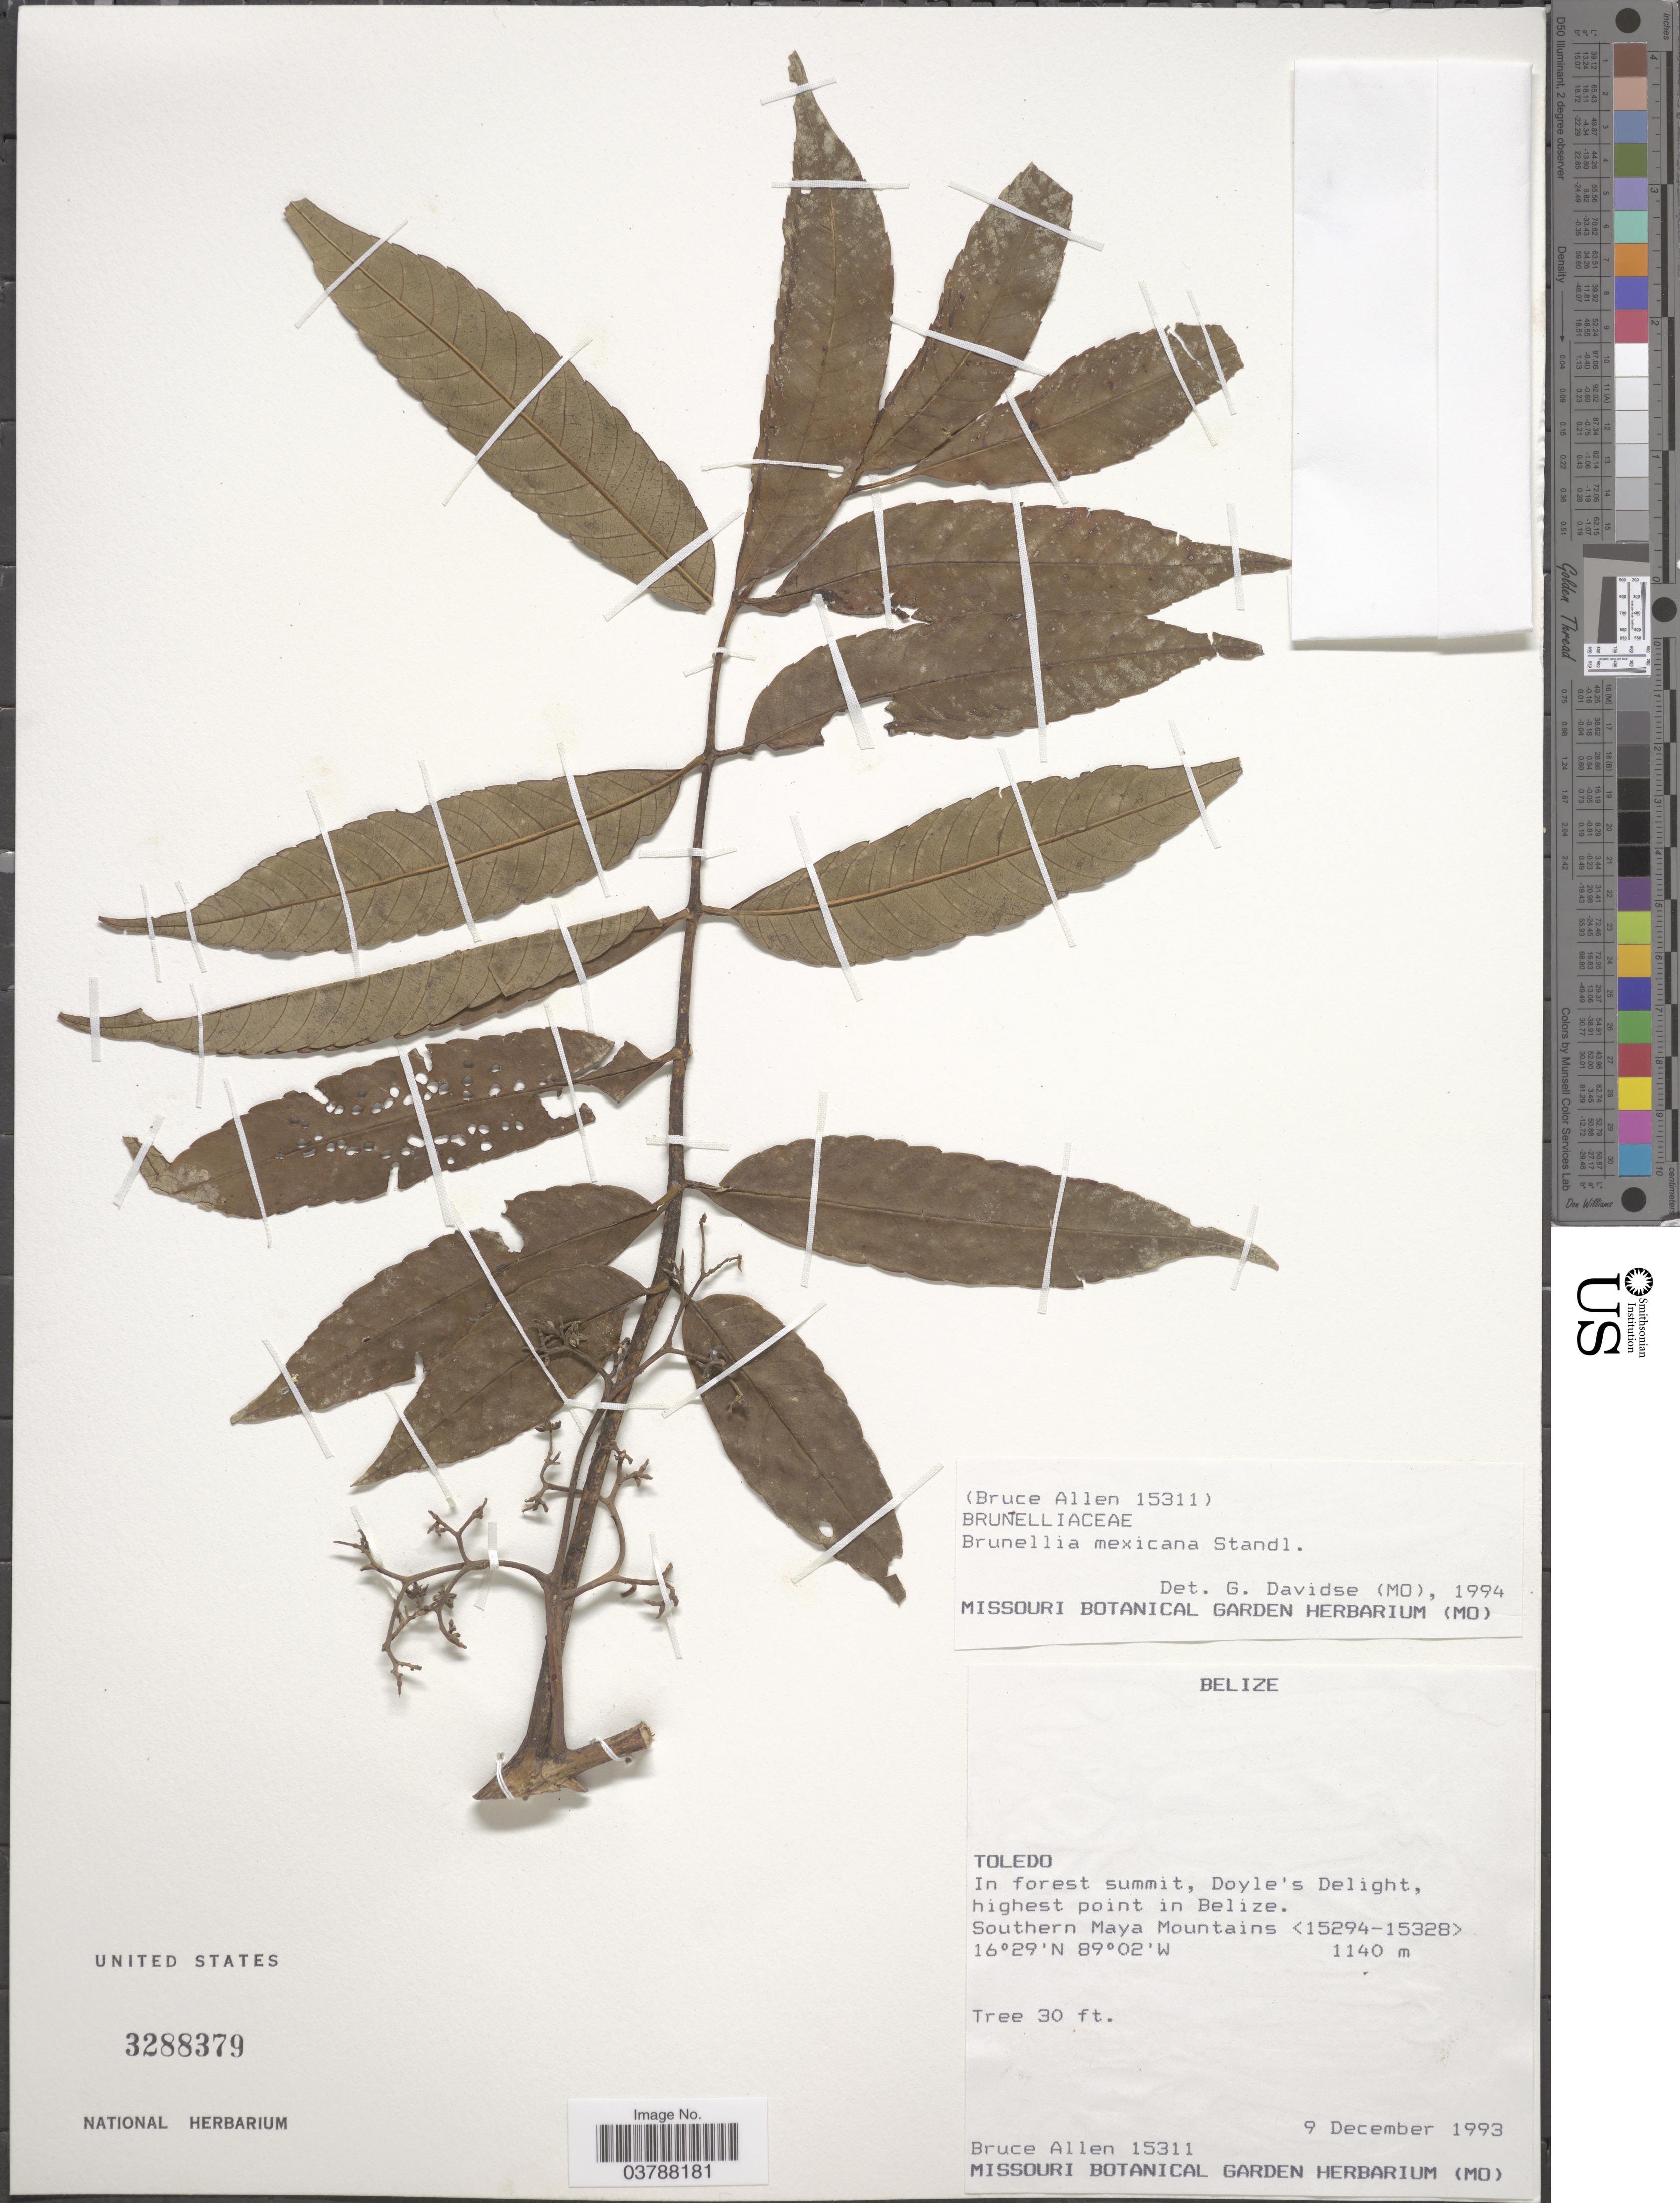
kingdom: Plantae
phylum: Tracheophyta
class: Magnoliopsida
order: Oxalidales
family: Brunelliaceae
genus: Brunellia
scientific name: Brunellia mexicana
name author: Standl.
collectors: B. Allen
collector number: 15311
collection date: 1993-12-09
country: Belize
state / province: Toledo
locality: In forest summit, Doyle's Delight, highest point in Belize. Southern Maya Mountains <15294-15328>.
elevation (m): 1140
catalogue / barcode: US 3288379